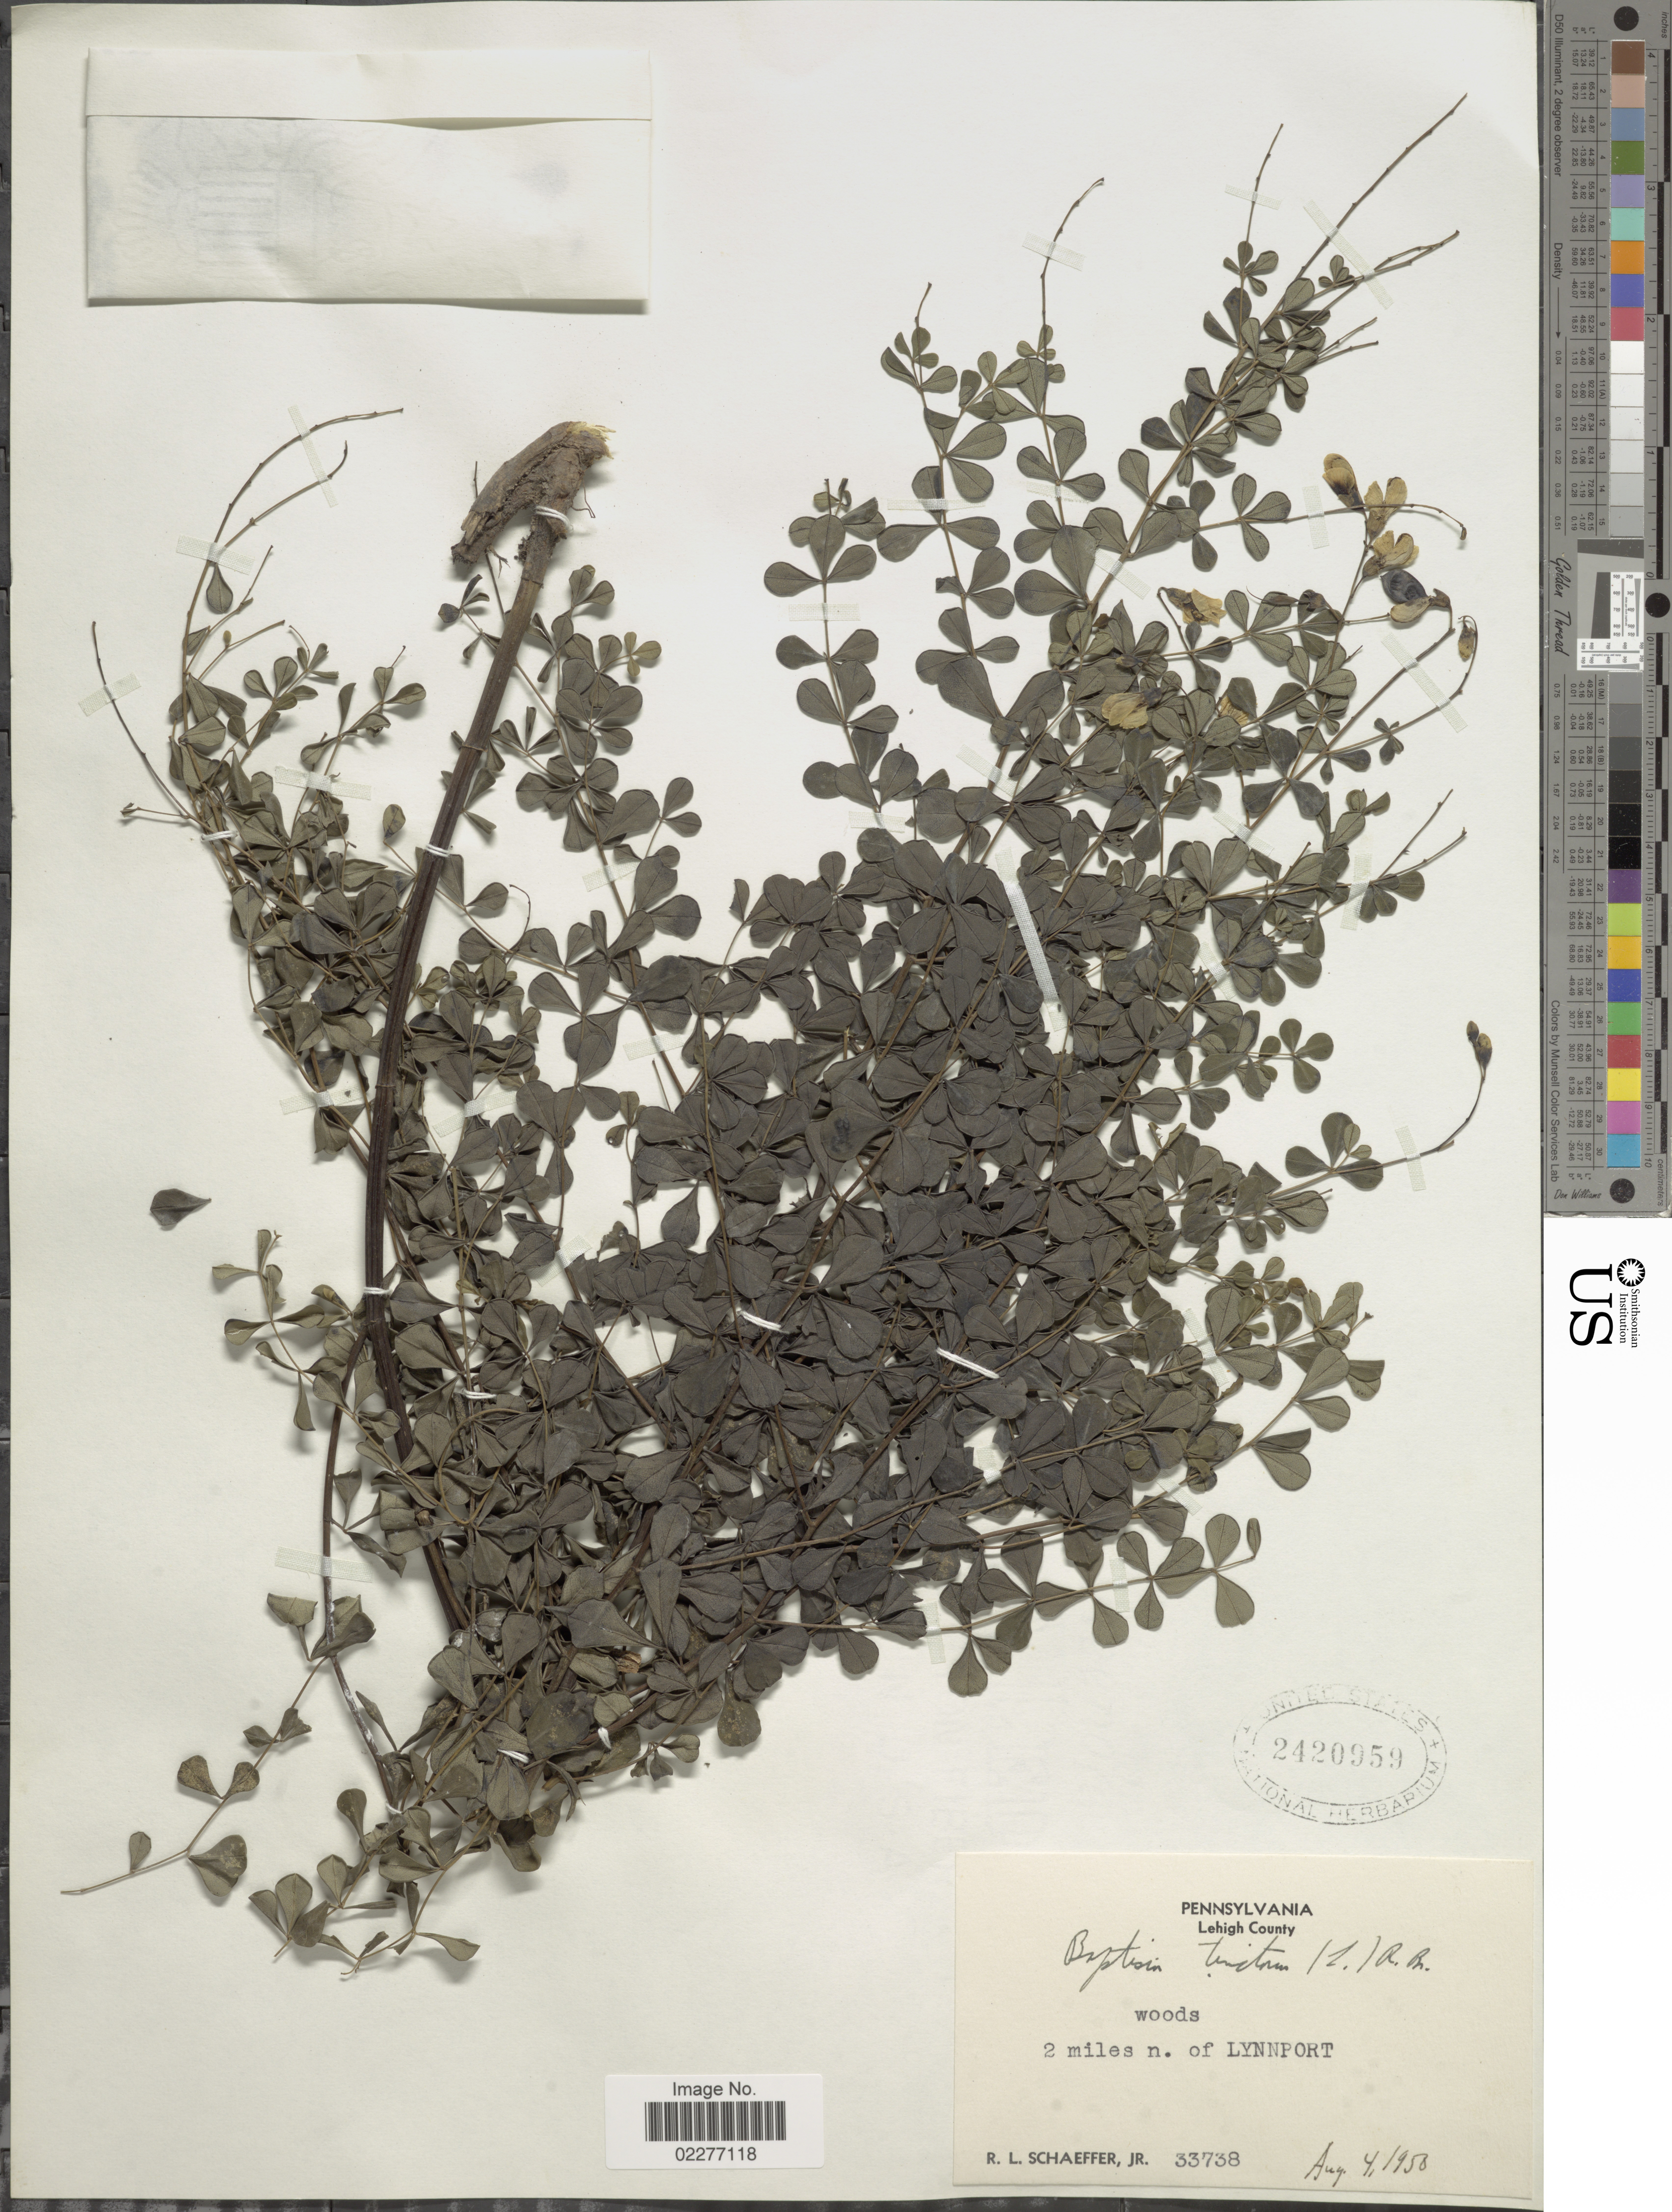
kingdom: Plantae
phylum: Tracheophyta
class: Magnoliopsida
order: Fabales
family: Fabaceae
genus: Baptisia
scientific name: Baptisia tinctoria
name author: (L.) R. Br.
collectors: R. L. Schaeffer Jr.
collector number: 33738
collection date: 1950-08-04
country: United States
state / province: Pennsylvania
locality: Lehigh County, woods 2 miles n of Lynnport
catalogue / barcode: US 2420959